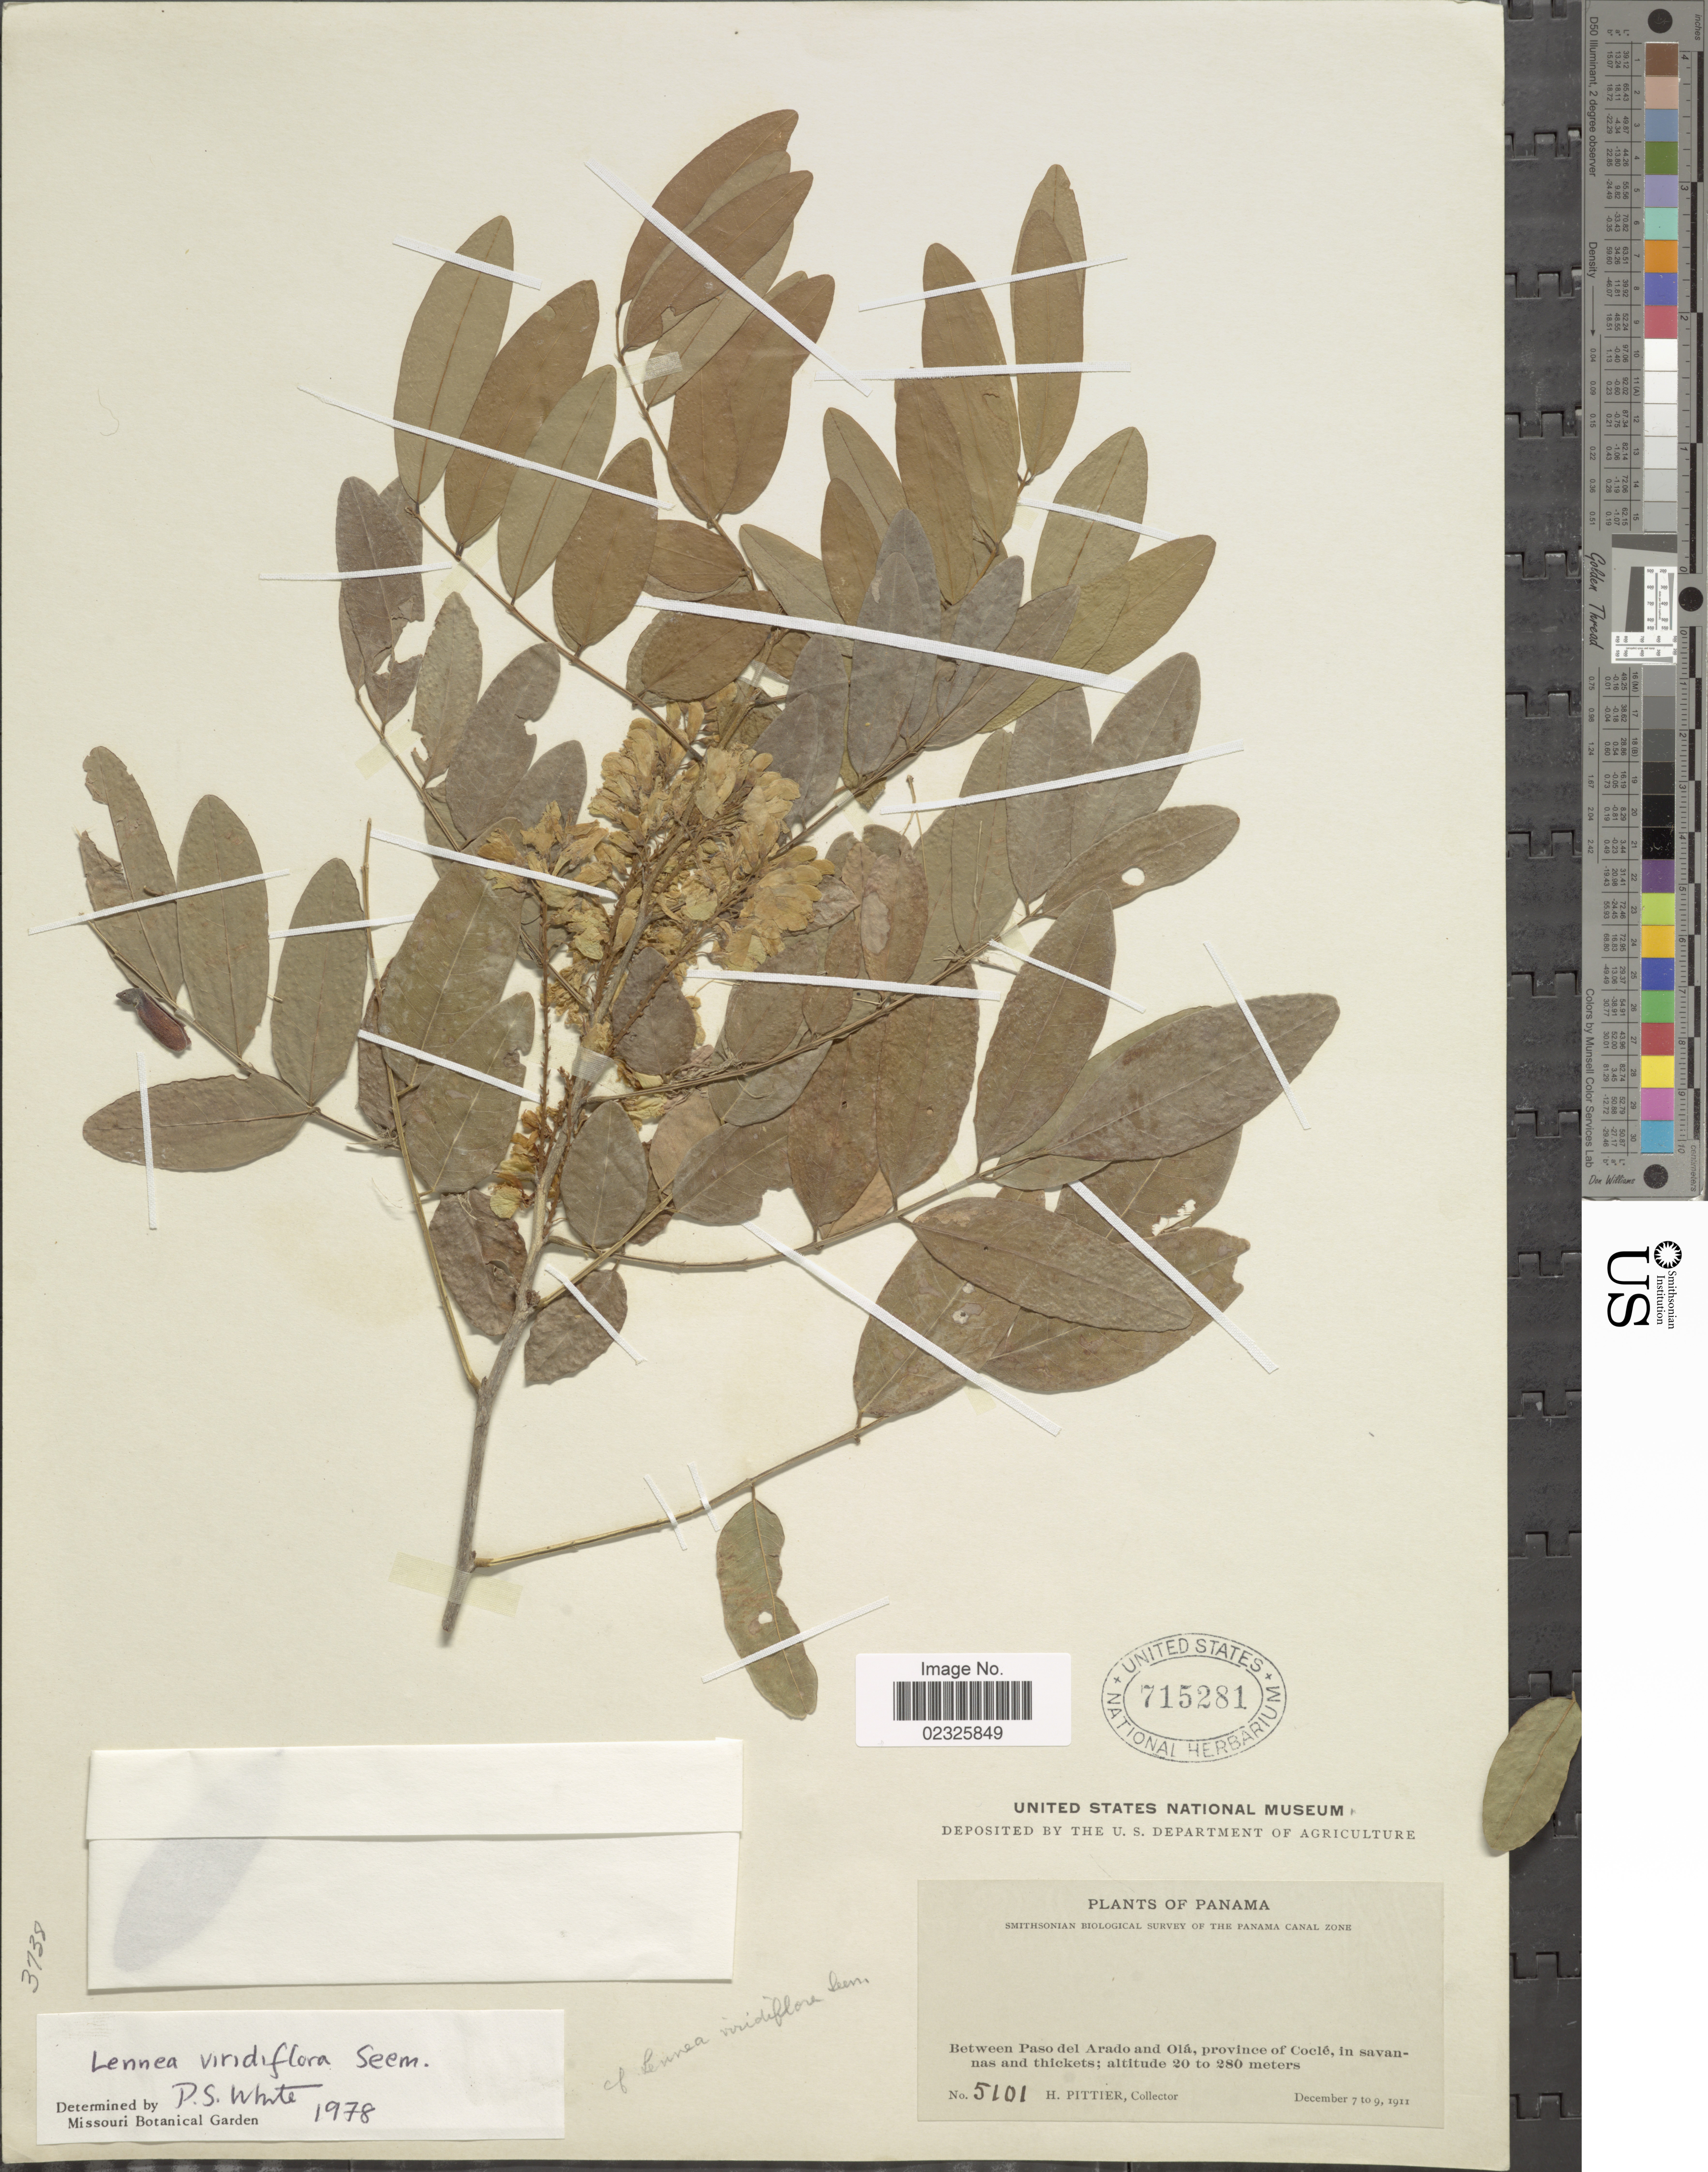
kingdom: Plantae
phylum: Tracheophyta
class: Magnoliopsida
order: Fabales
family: Fabaceae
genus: Lennea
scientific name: Lennea viridiflora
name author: Seem.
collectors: H. F. Pittier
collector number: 5101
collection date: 1911-12-07/1911-12-09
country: Panama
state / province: Coclé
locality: The Panama Canal Zone, between Paso del Arado and Ola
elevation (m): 20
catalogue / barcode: US 715281